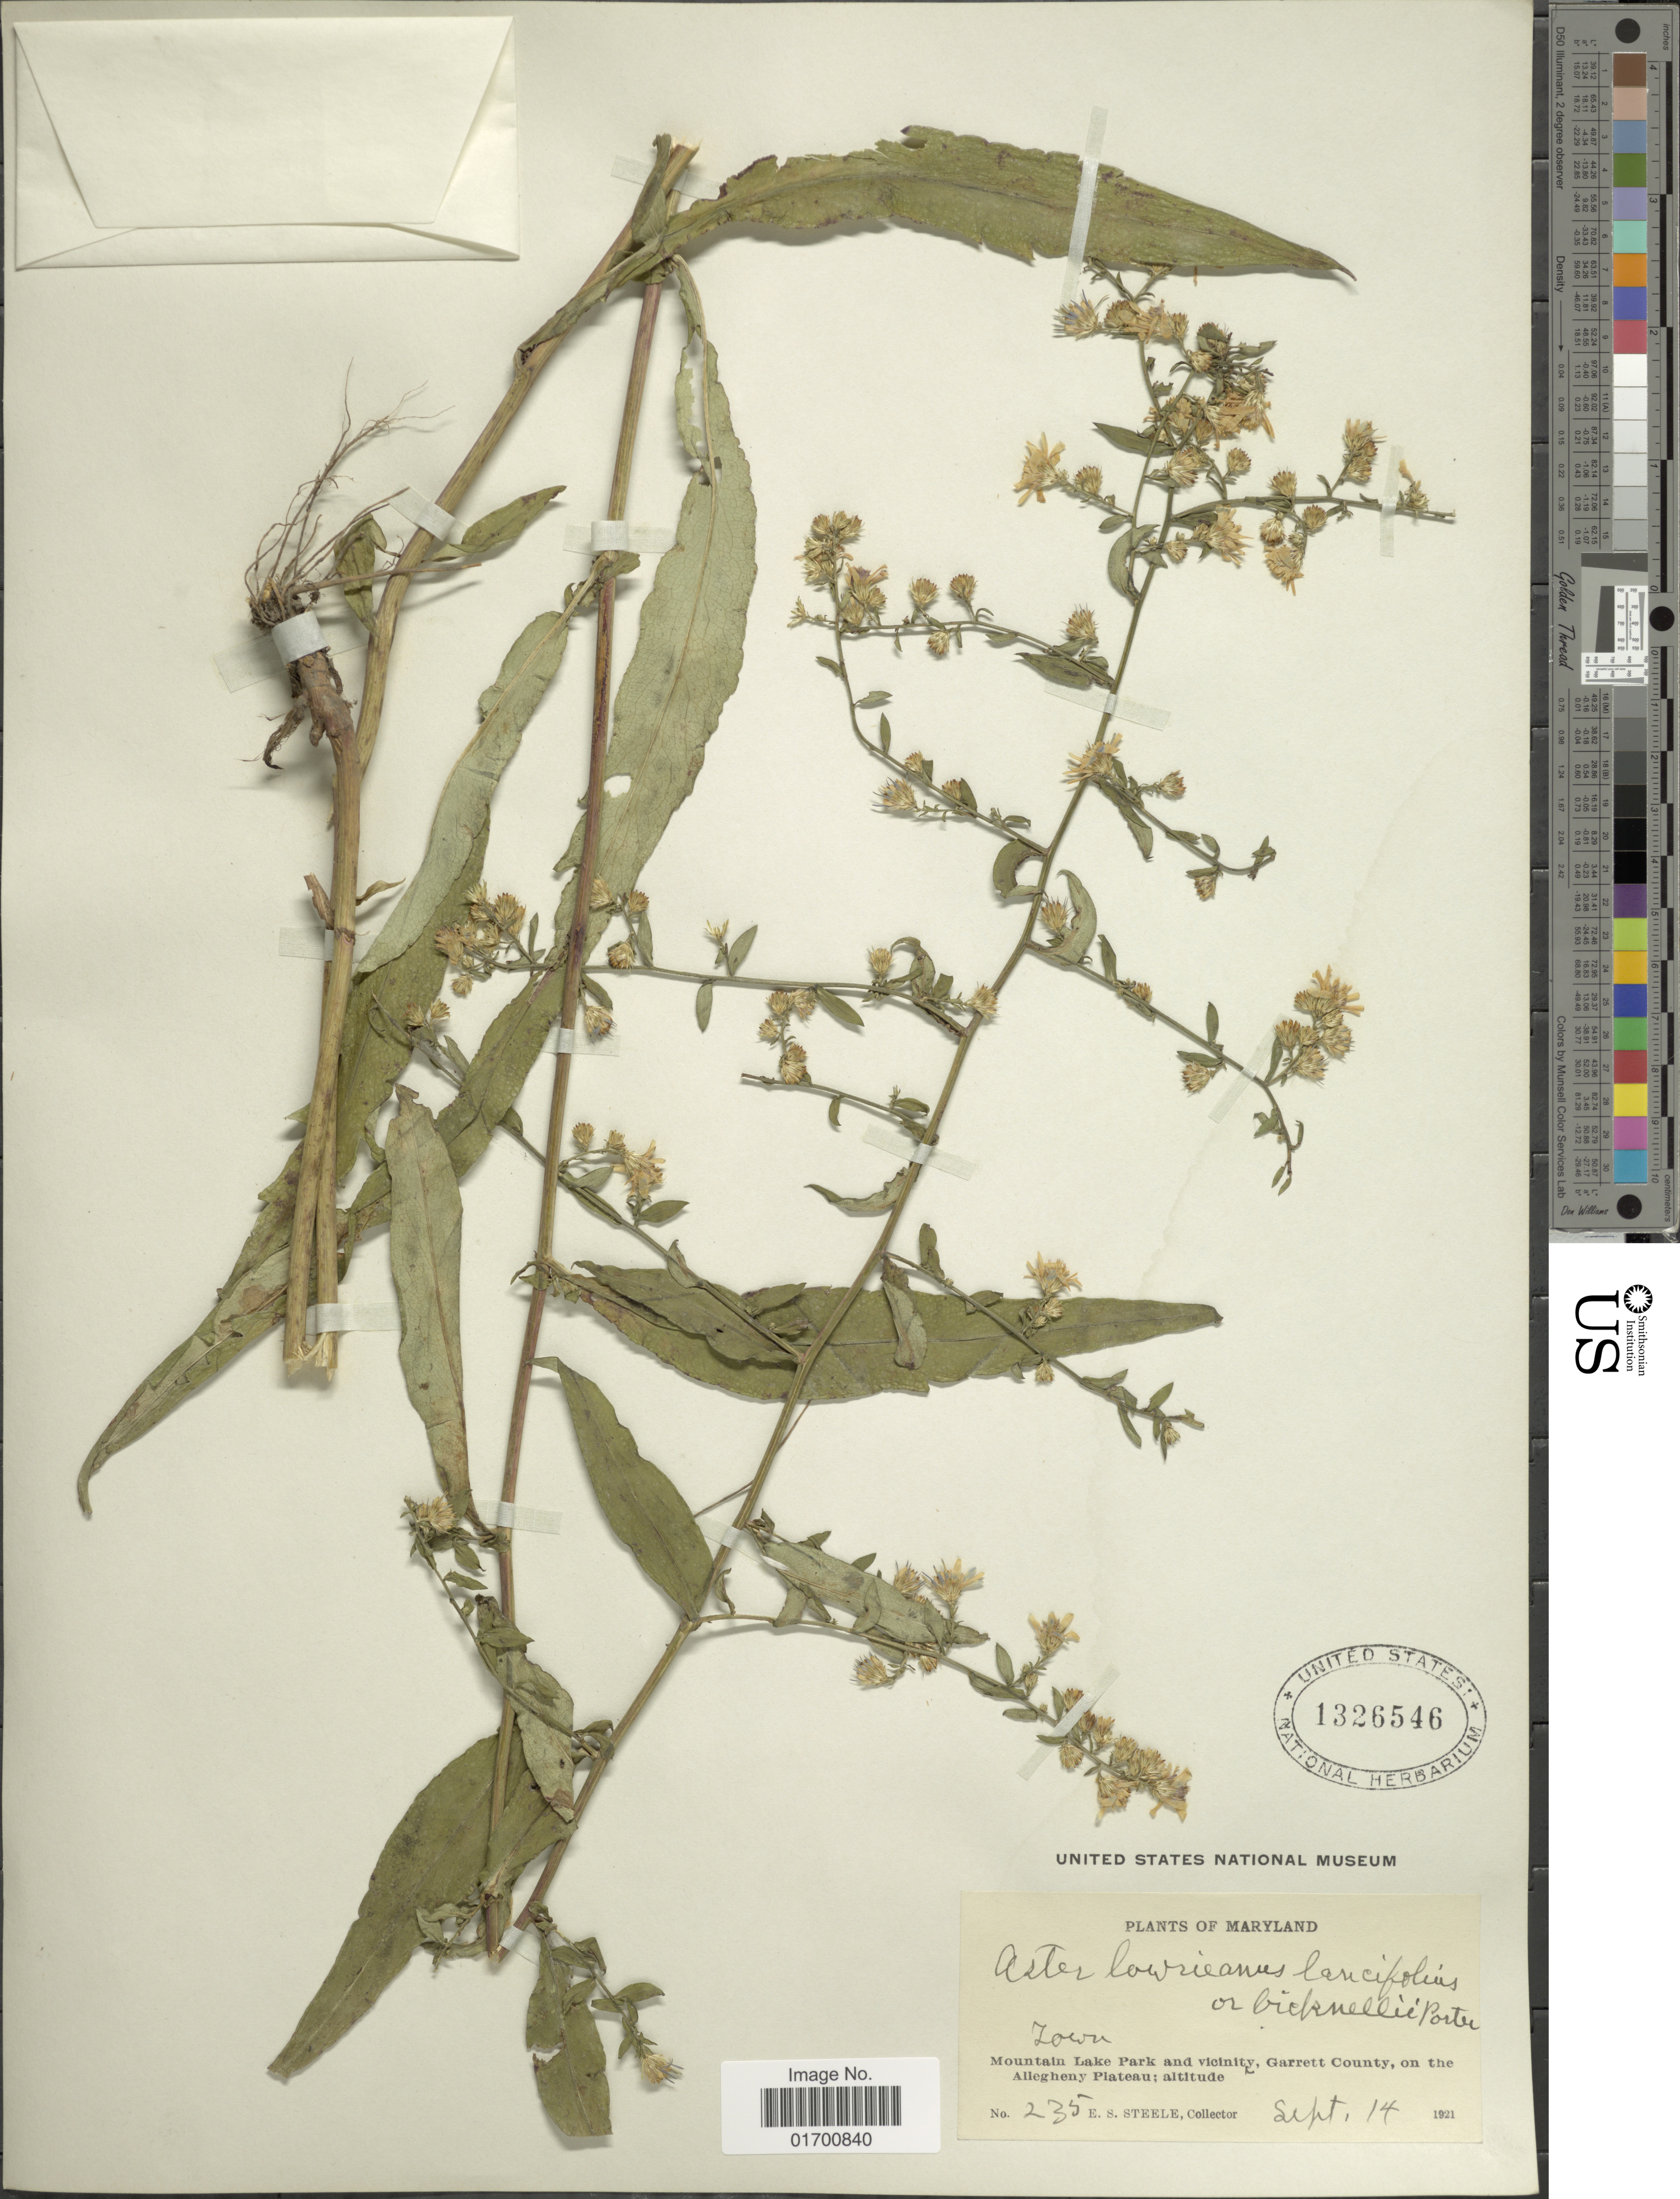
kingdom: Plantae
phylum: Tracheophyta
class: Magnoliopsida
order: Asterales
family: Asteraceae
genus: Symphyotrichum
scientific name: Symphyotrichum lowrieanum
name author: (Porter) G.L. Nesom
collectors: E. Steele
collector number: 235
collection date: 1921-09-14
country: United States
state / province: Maryland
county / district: Garrett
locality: Town, Mountain, Lake Park and Vicinity, Garrett County, on the Allegheny Plateau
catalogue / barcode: US 1326546